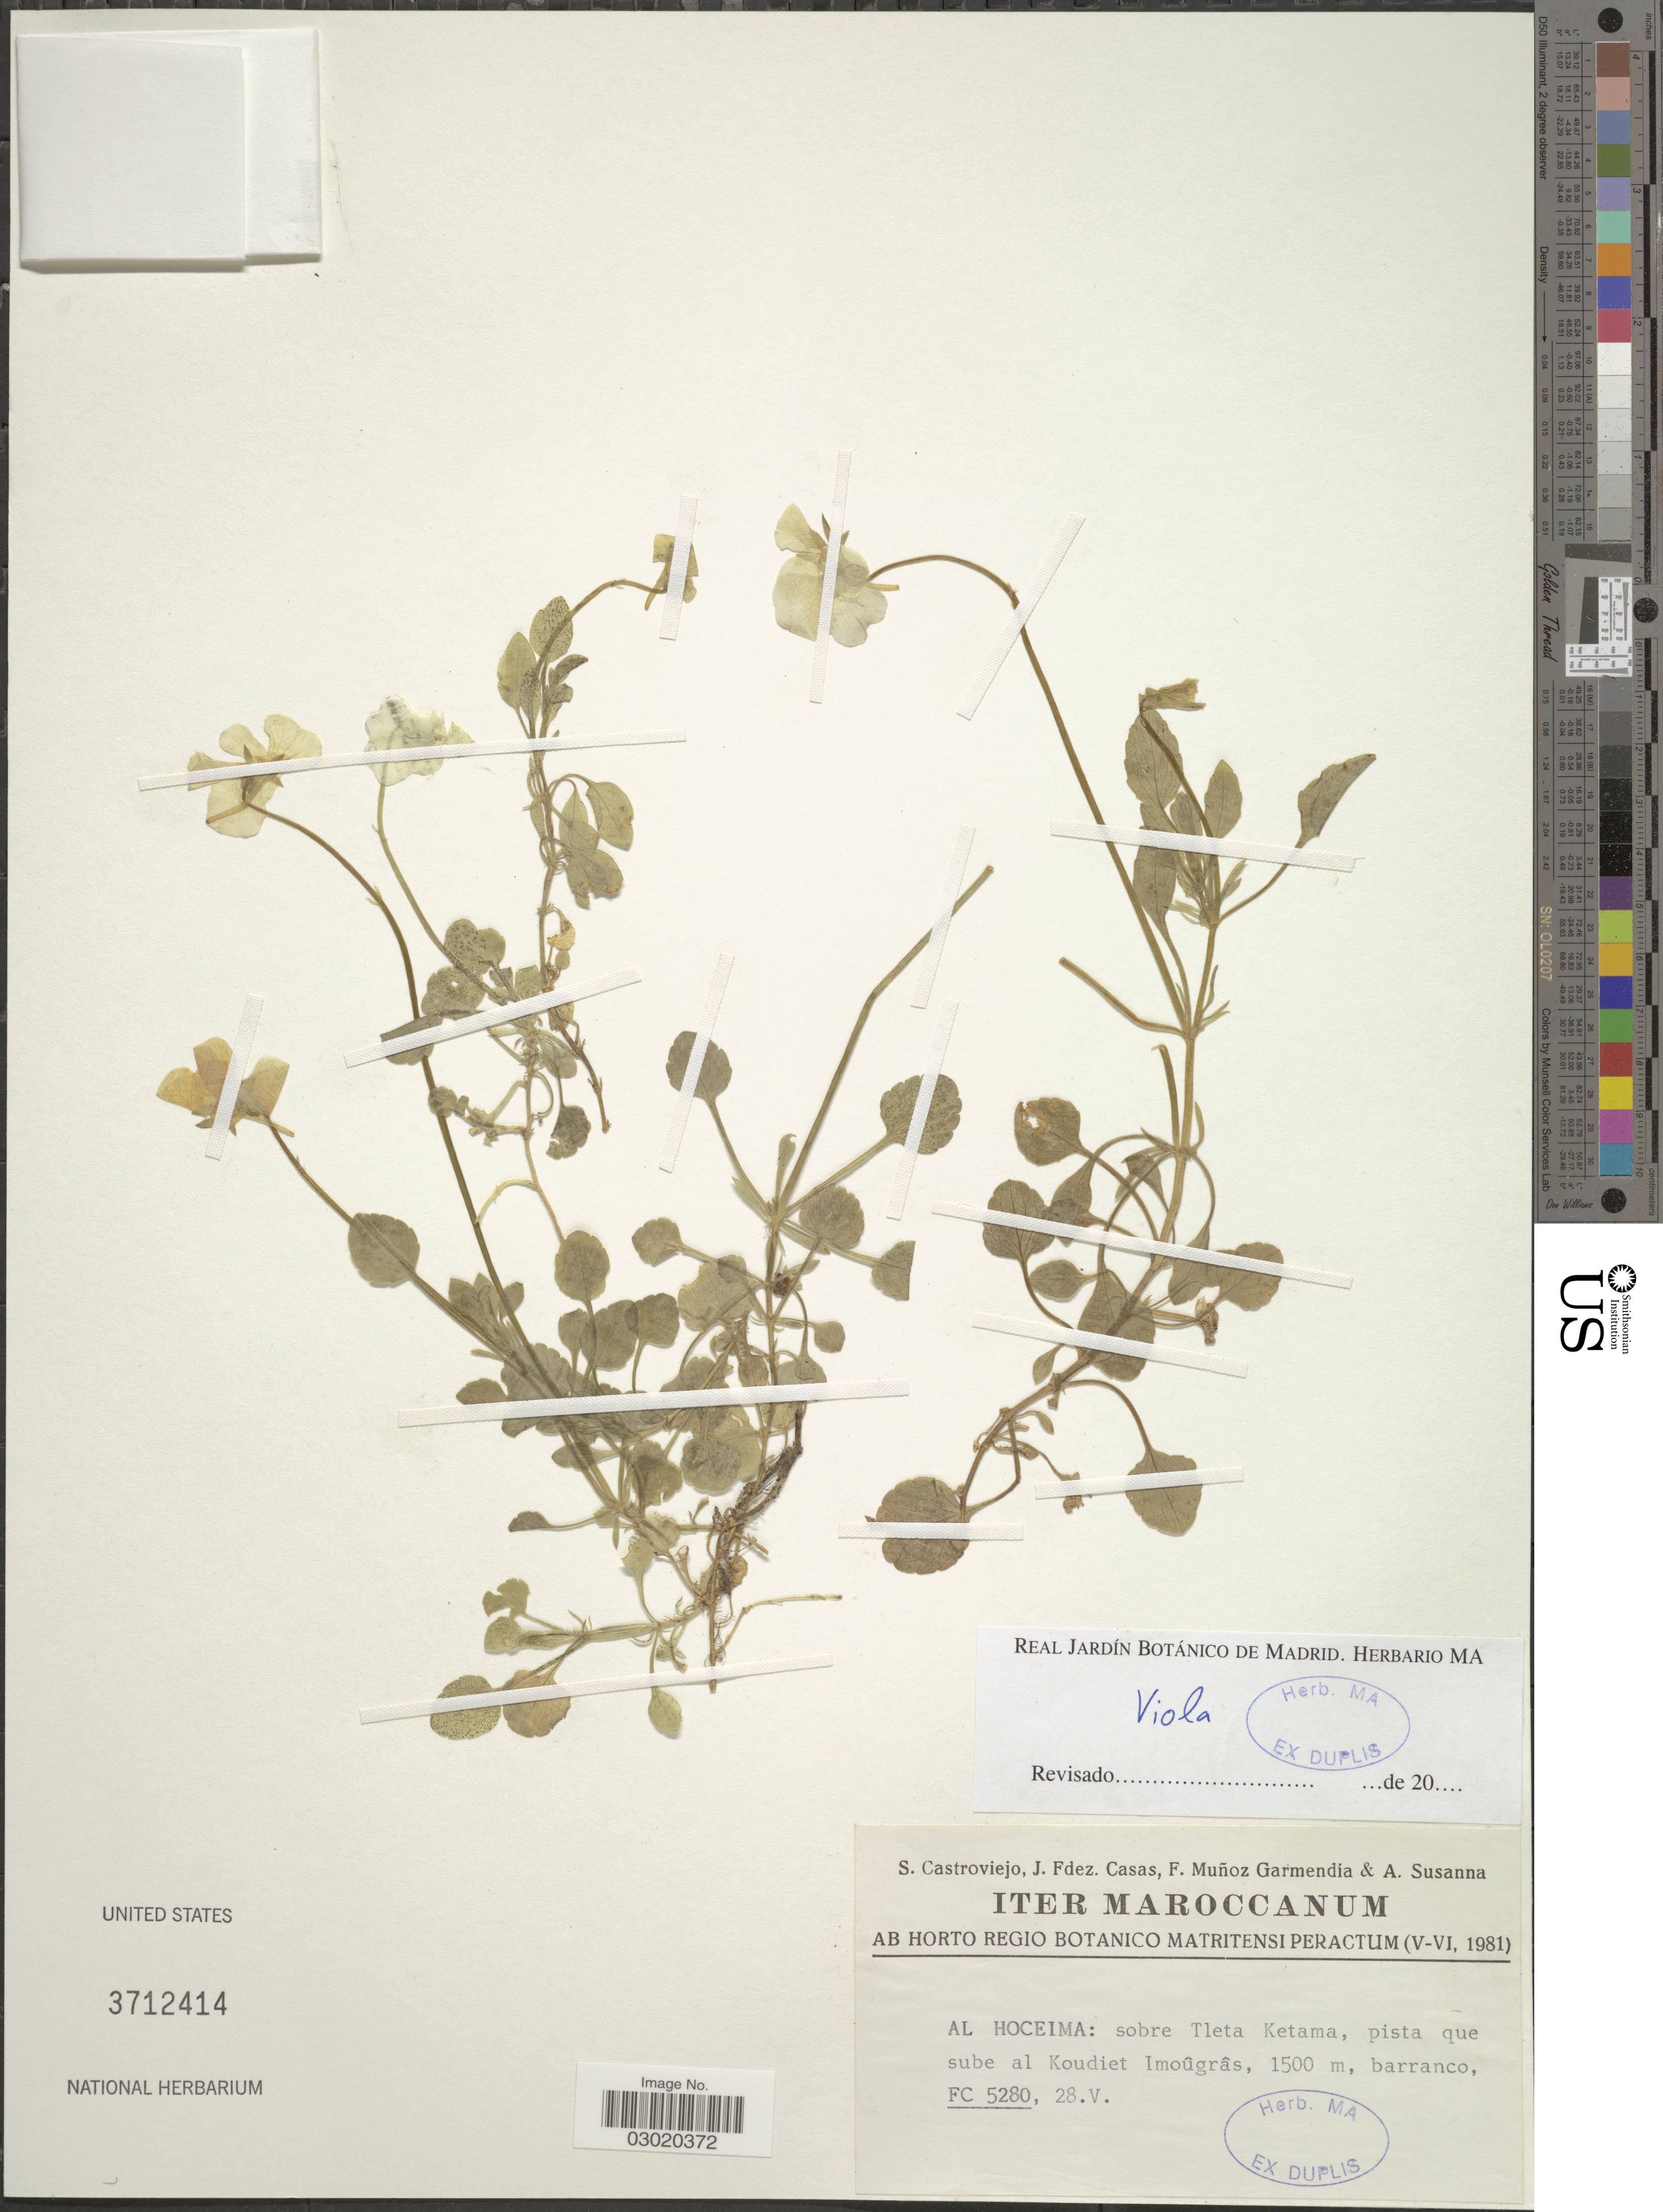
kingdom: Plantae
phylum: Tracheophyta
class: Magnoliopsida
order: Malpighiales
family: Violaceae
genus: Viola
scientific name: Viola sp.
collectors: S. Castroviejo, J. Casas, F. Muñoz Garmendia & A. Susanna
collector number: FC5280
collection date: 1981-05-28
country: Morocco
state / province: Taza-Al Hoceima-Taounate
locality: Al Hoceima: sobre Tleta Ketama, pista que sube al Koudiet Imoûgrâs.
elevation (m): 1500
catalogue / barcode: US 3712414